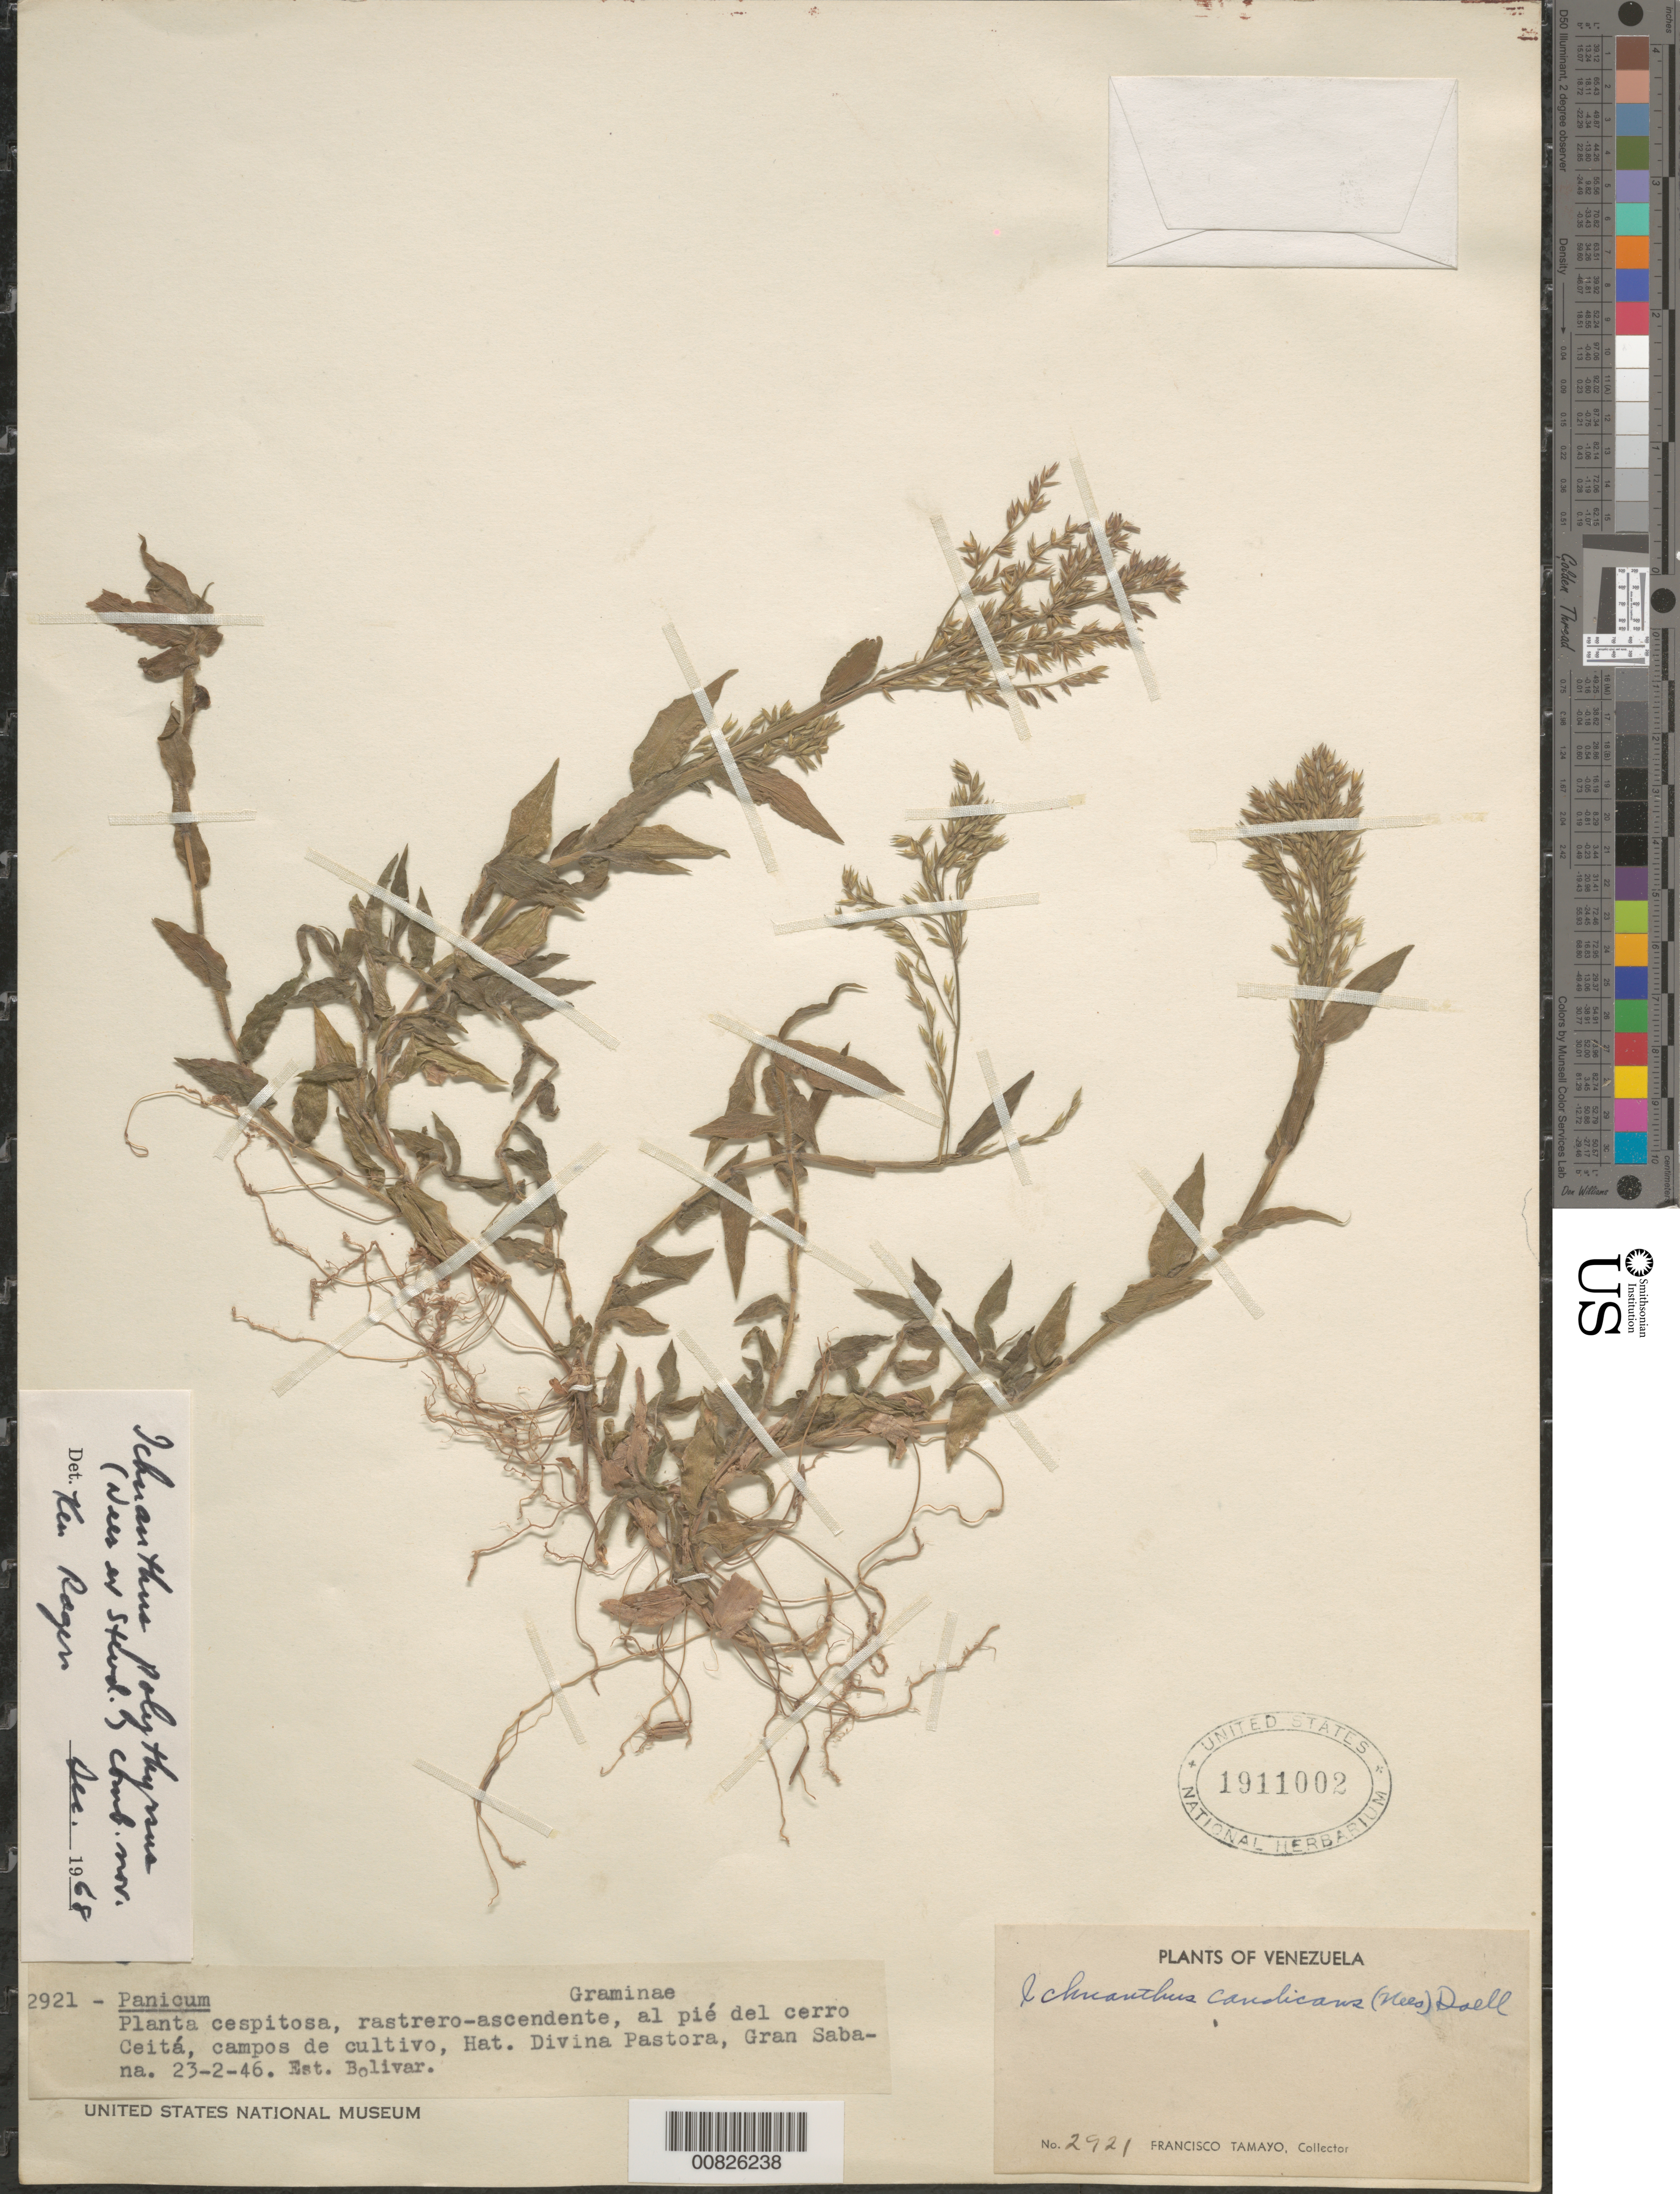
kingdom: Plantae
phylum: Tracheophyta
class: Liliopsida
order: Poales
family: Poaceae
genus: Ichnanthus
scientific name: Ichnanthus polythyrsus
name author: (Nees ex Steud.) K.E. Rogers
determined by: Rogers, K. E.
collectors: F. Tamayo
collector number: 2921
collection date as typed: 23-Feb-46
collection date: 1946-02-23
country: Venezuela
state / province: Bolívar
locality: Gran Sabana, Hato Divina Pastora, Cerro Ceitá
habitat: Campos de cultivo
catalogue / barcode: US 1911002